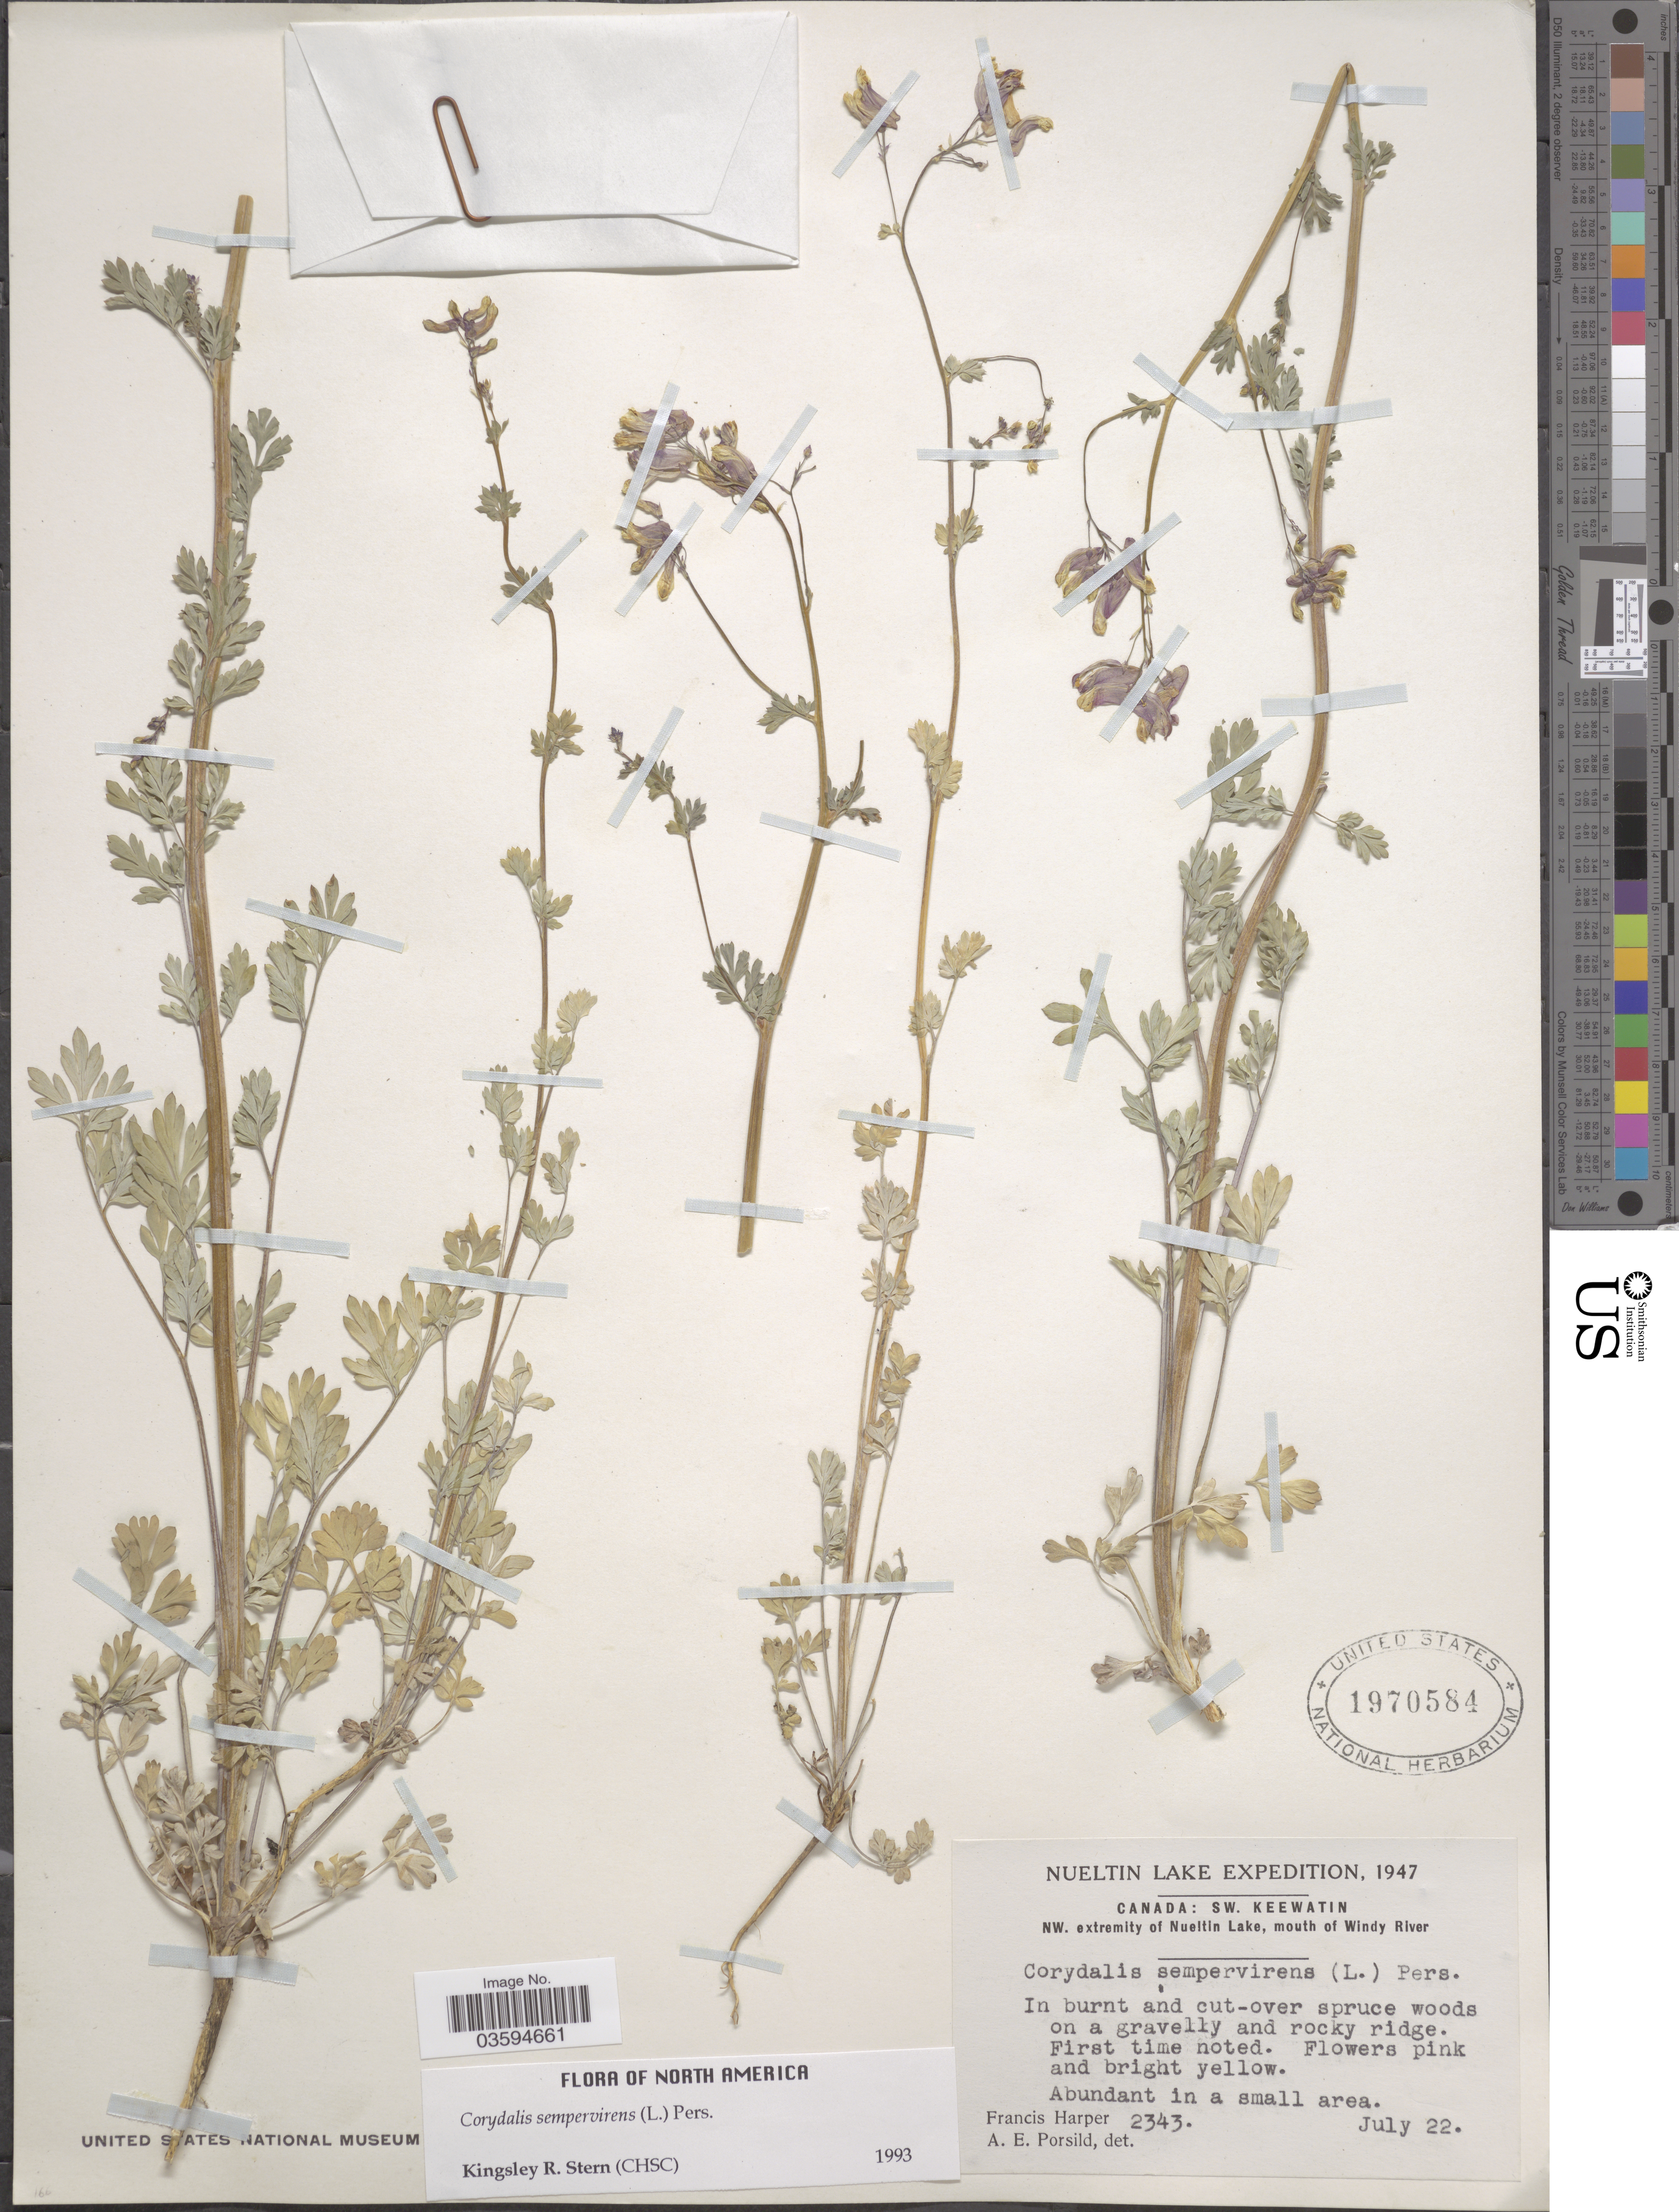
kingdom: Plantae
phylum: Tracheophyta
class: Magnoliopsida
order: Ranunculales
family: Papaveraceae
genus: Capnoides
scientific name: Capnoides sempervirens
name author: (L.) Borkh.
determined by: Strong, M. T., (US), Smithsonian Institution - National Museum of Natural History (UNITED STATES)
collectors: F. Harper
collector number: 2343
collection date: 1947-07-22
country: Canada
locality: SW. Keewatin. NW. extremity of Nueltin Lake, mouth of Windy River. In burnt and cut-over spruce woods on a gravelly and rocky ridge.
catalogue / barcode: US 1970584